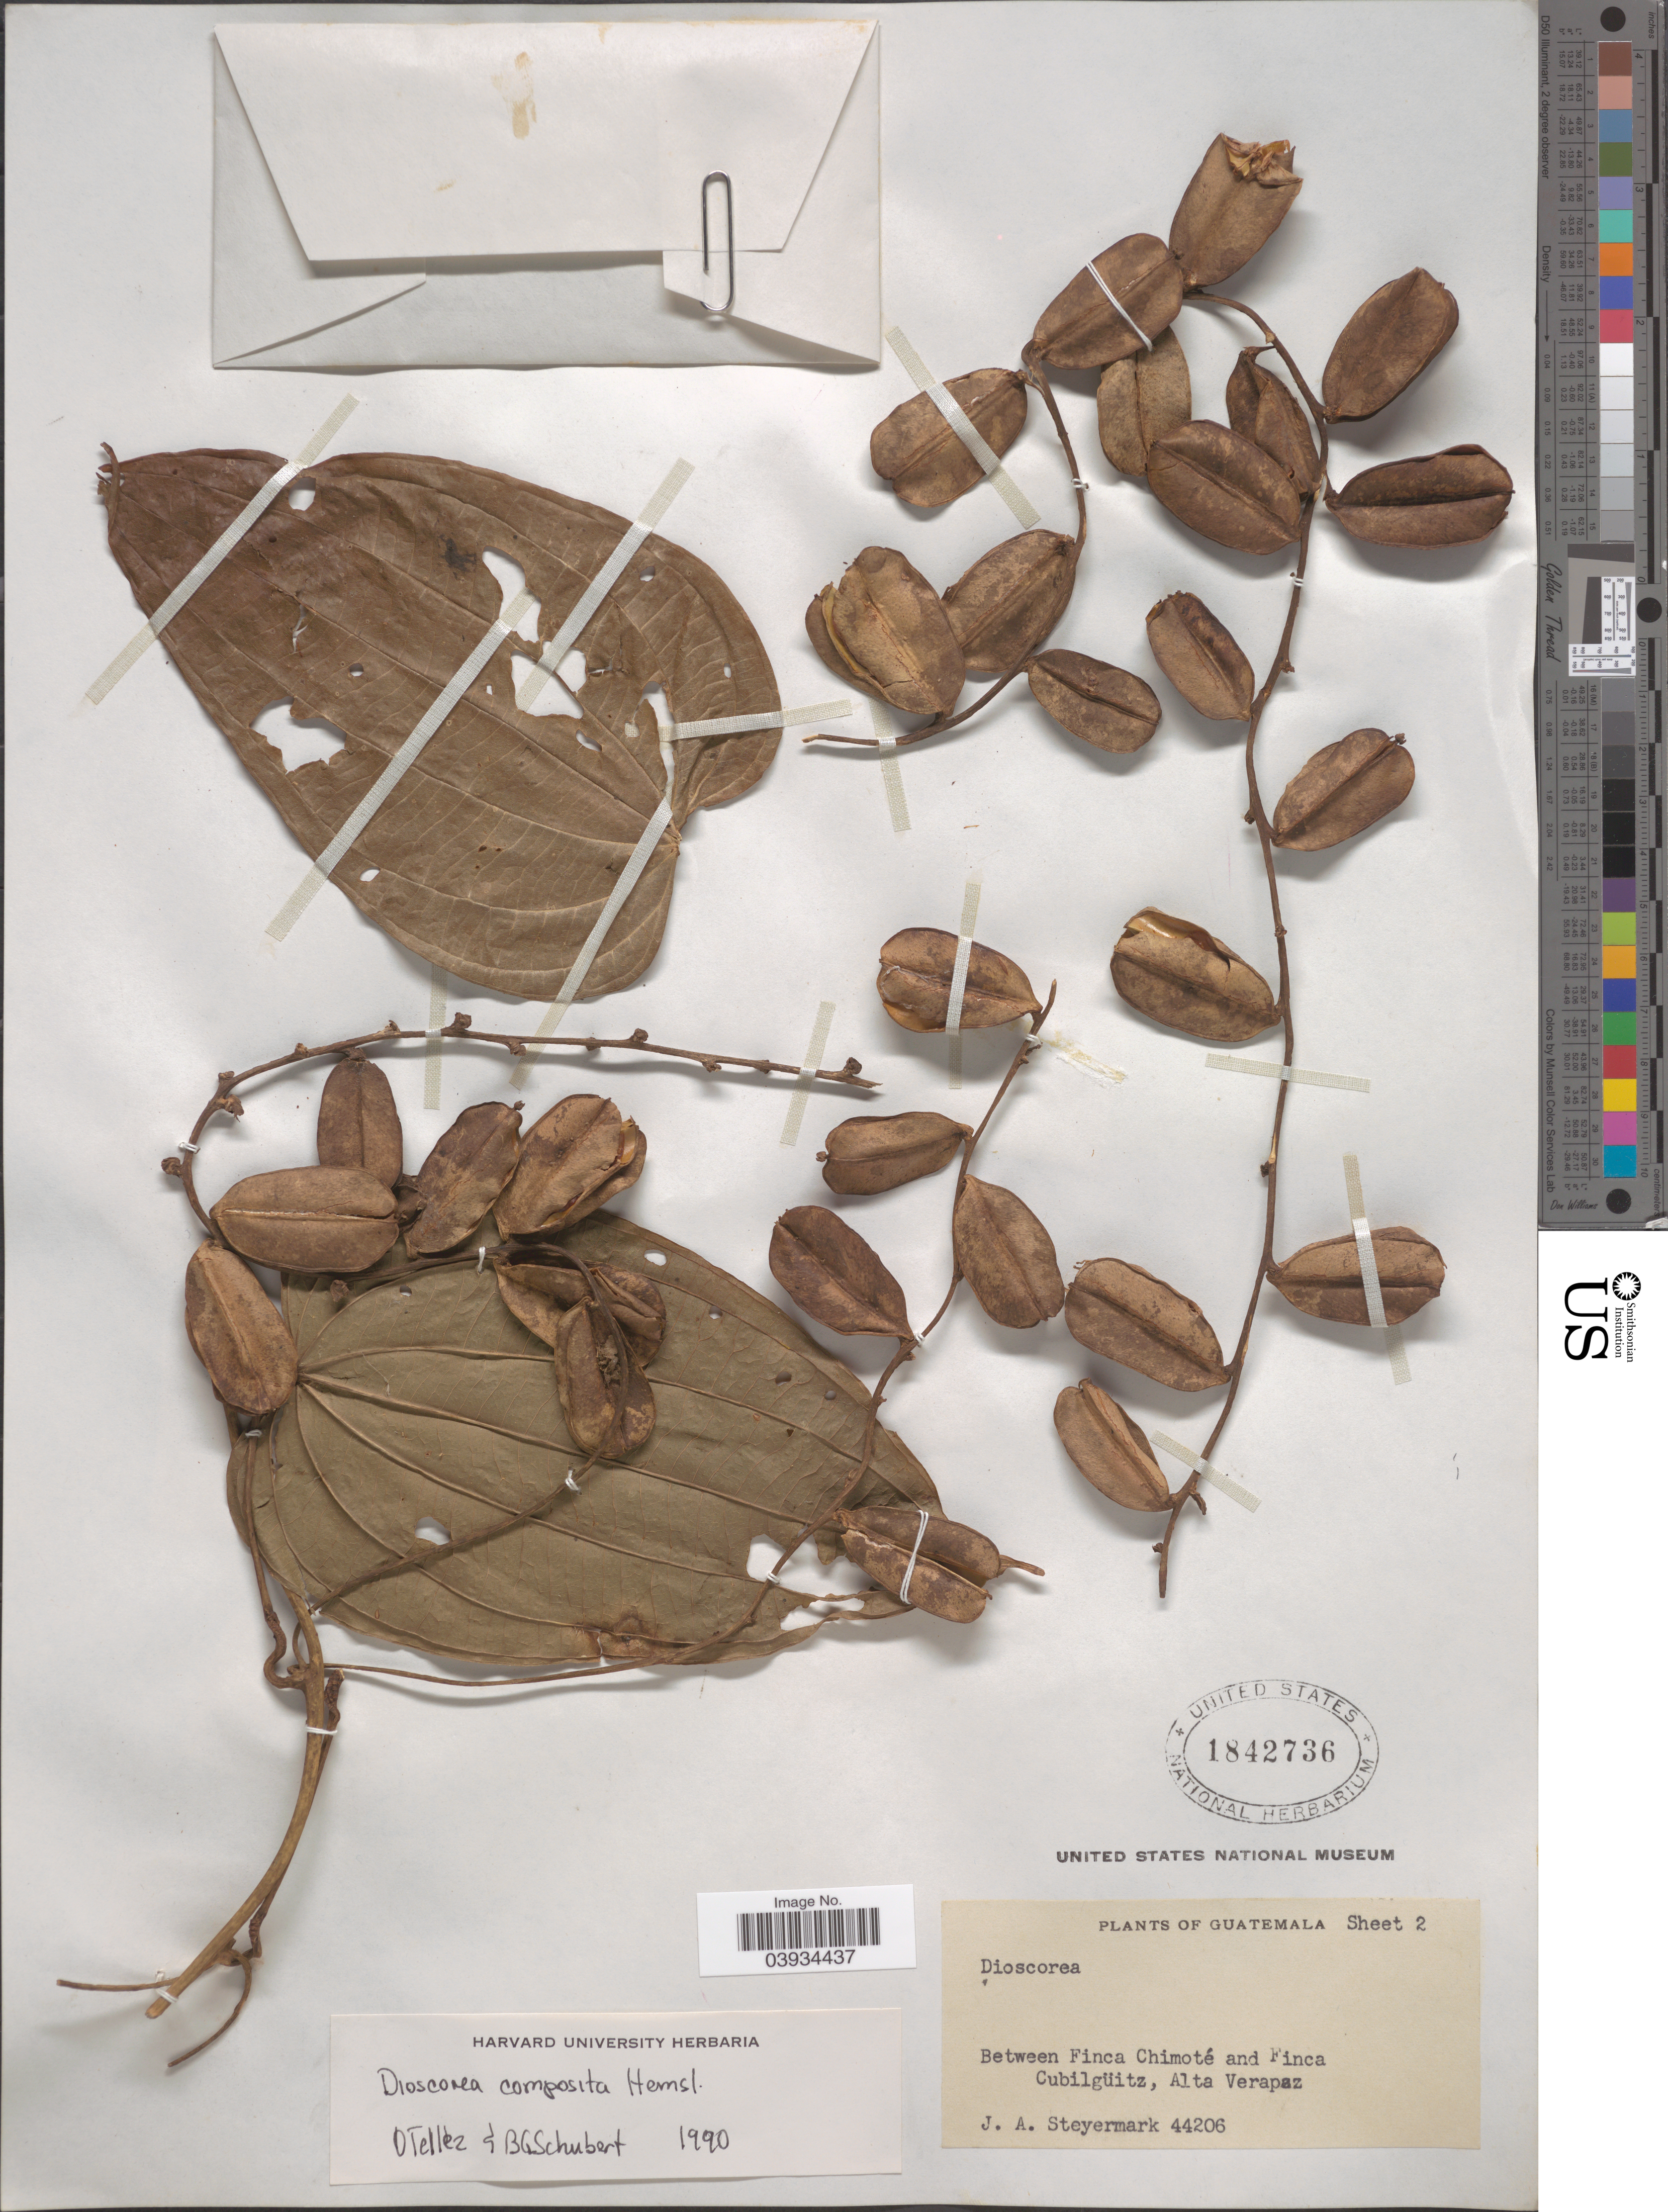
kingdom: Plantae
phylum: Tracheophyta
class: Liliopsida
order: Dioscoreales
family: Dioscoreaceae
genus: Dioscorea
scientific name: Dioscorea composita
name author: Hemsl.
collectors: J. Steyermark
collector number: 44206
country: Guatemala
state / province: Alta Verapaz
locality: Between Finca Chimoté and Finca Cubilgüitz.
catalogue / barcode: US 1842736